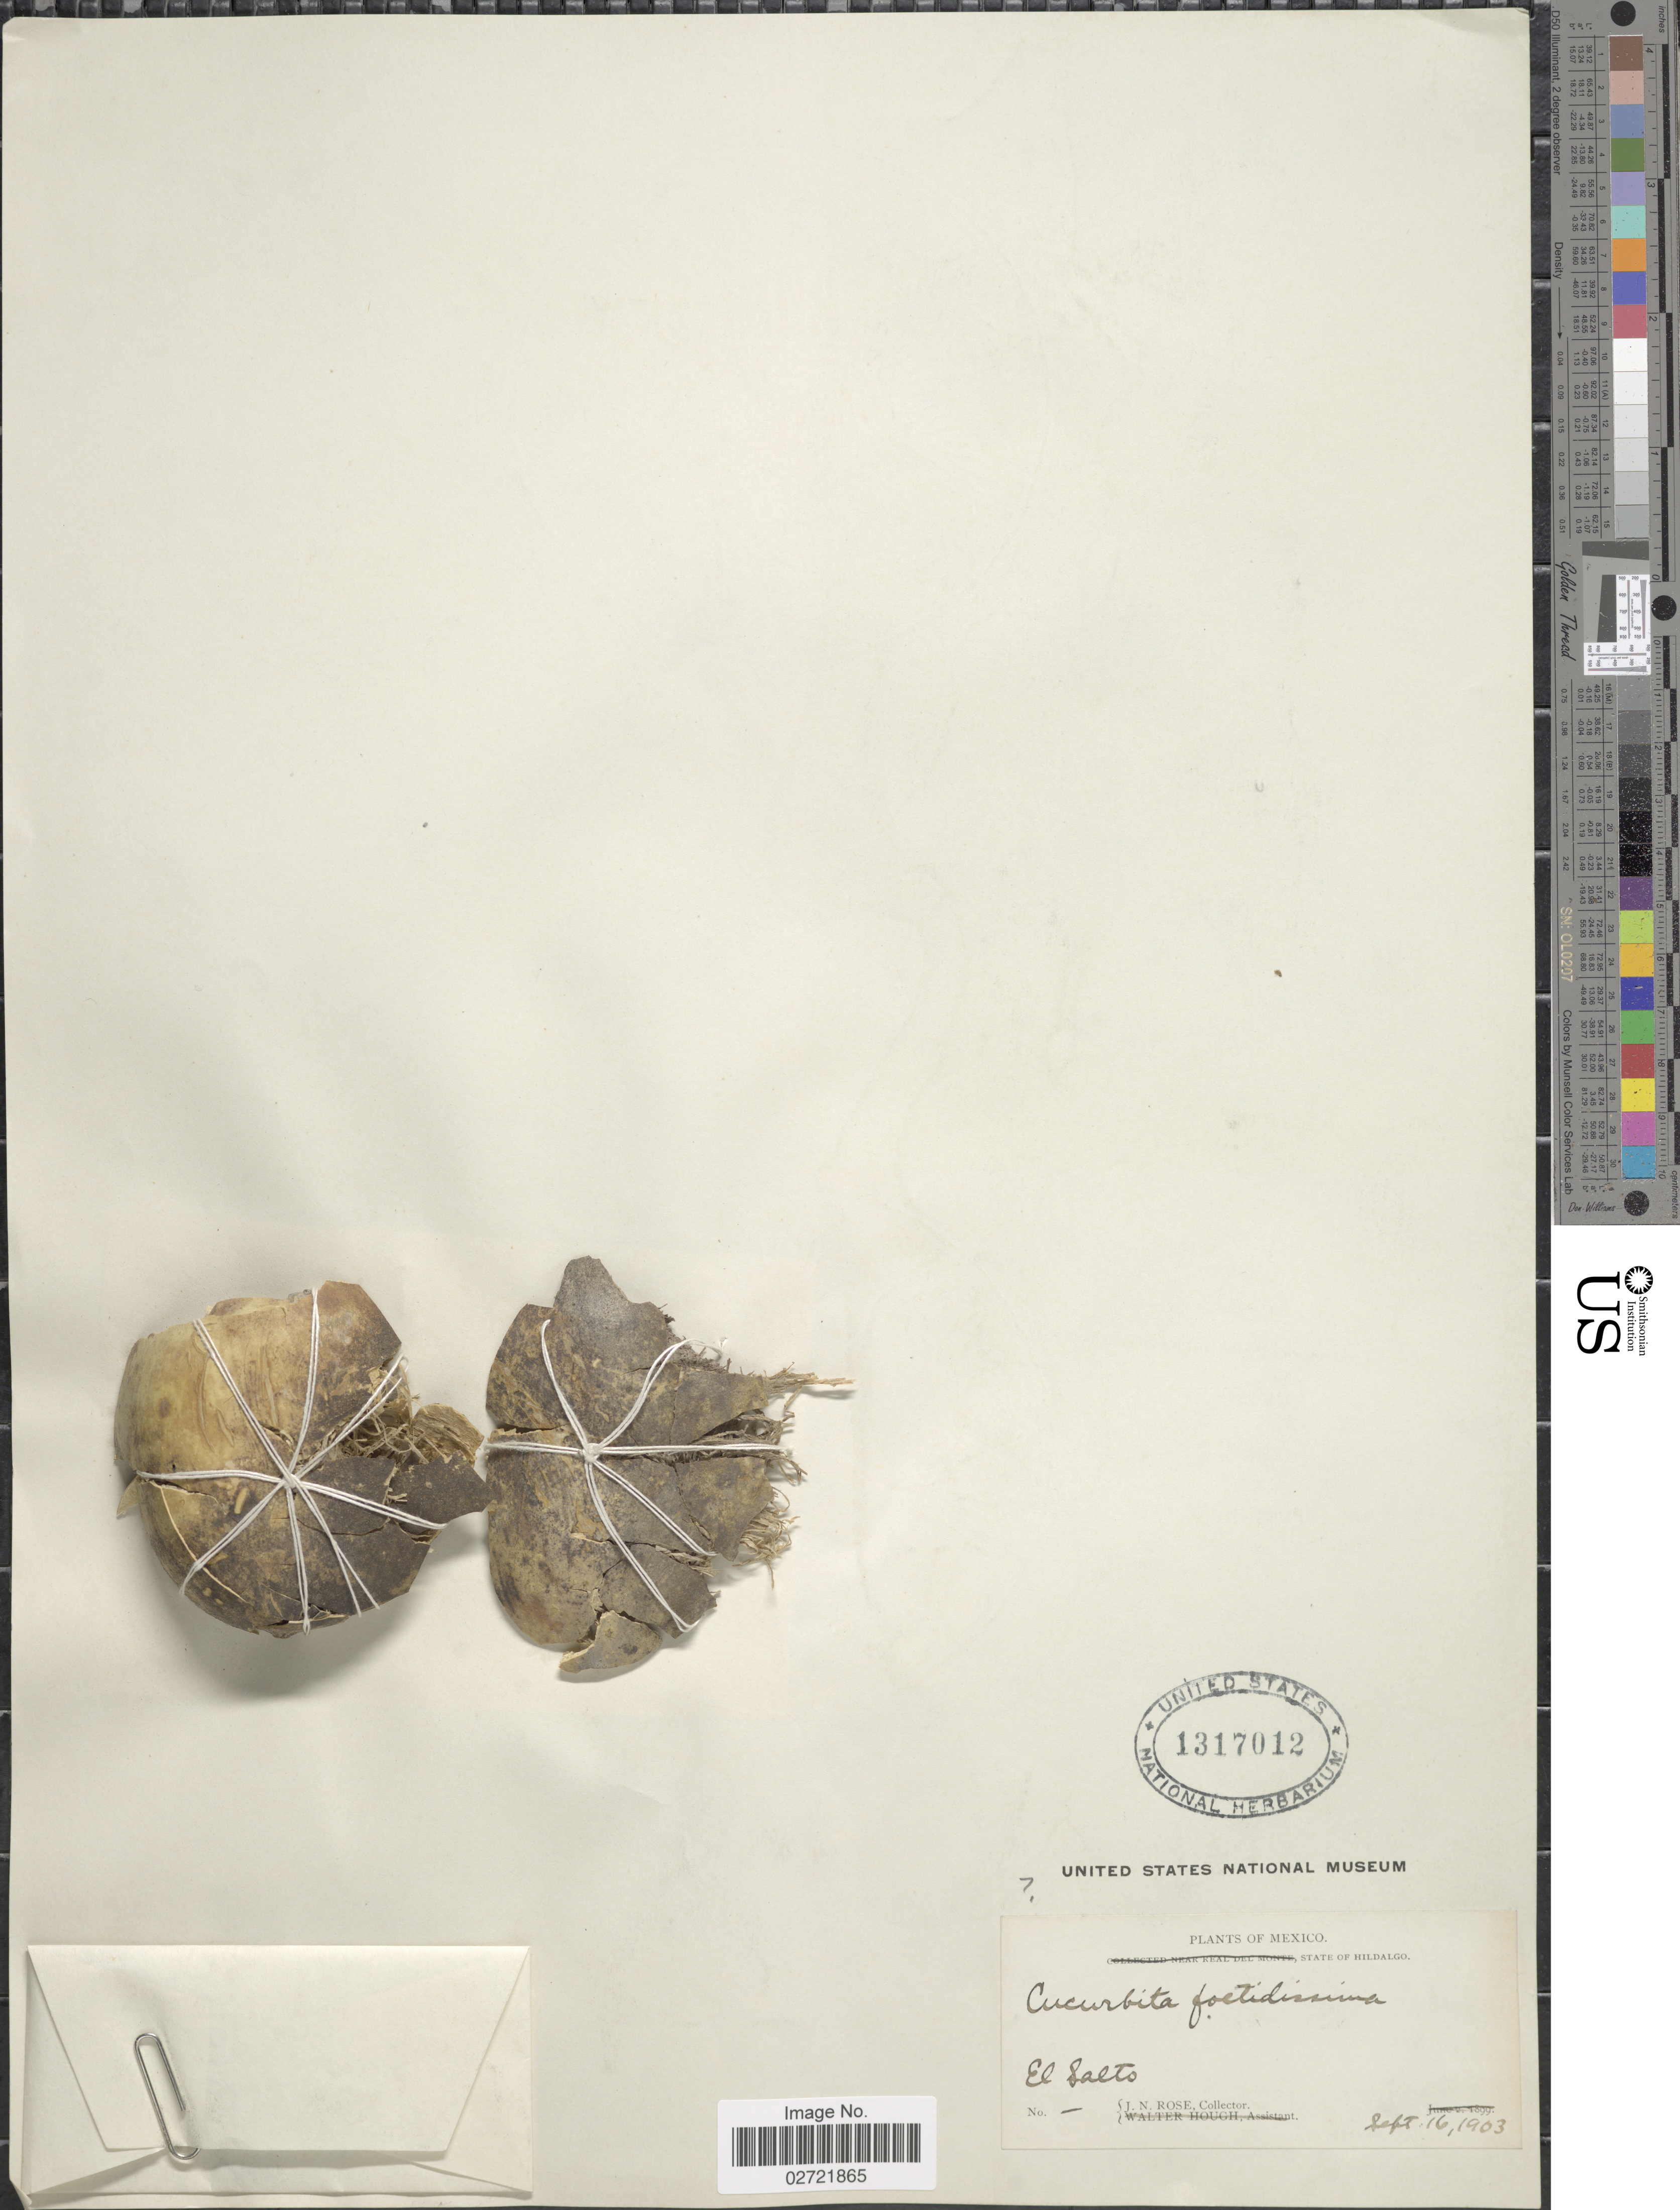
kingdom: Plantae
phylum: Tracheophyta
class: Magnoliopsida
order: Cucurbitales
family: Cucurbitaceae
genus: Cucurbita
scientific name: Cucurbita foetidissima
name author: Kunth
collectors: J. N. Rose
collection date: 1903-09-16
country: Mexico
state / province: Hidalgo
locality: El Salto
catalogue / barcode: US 1317012